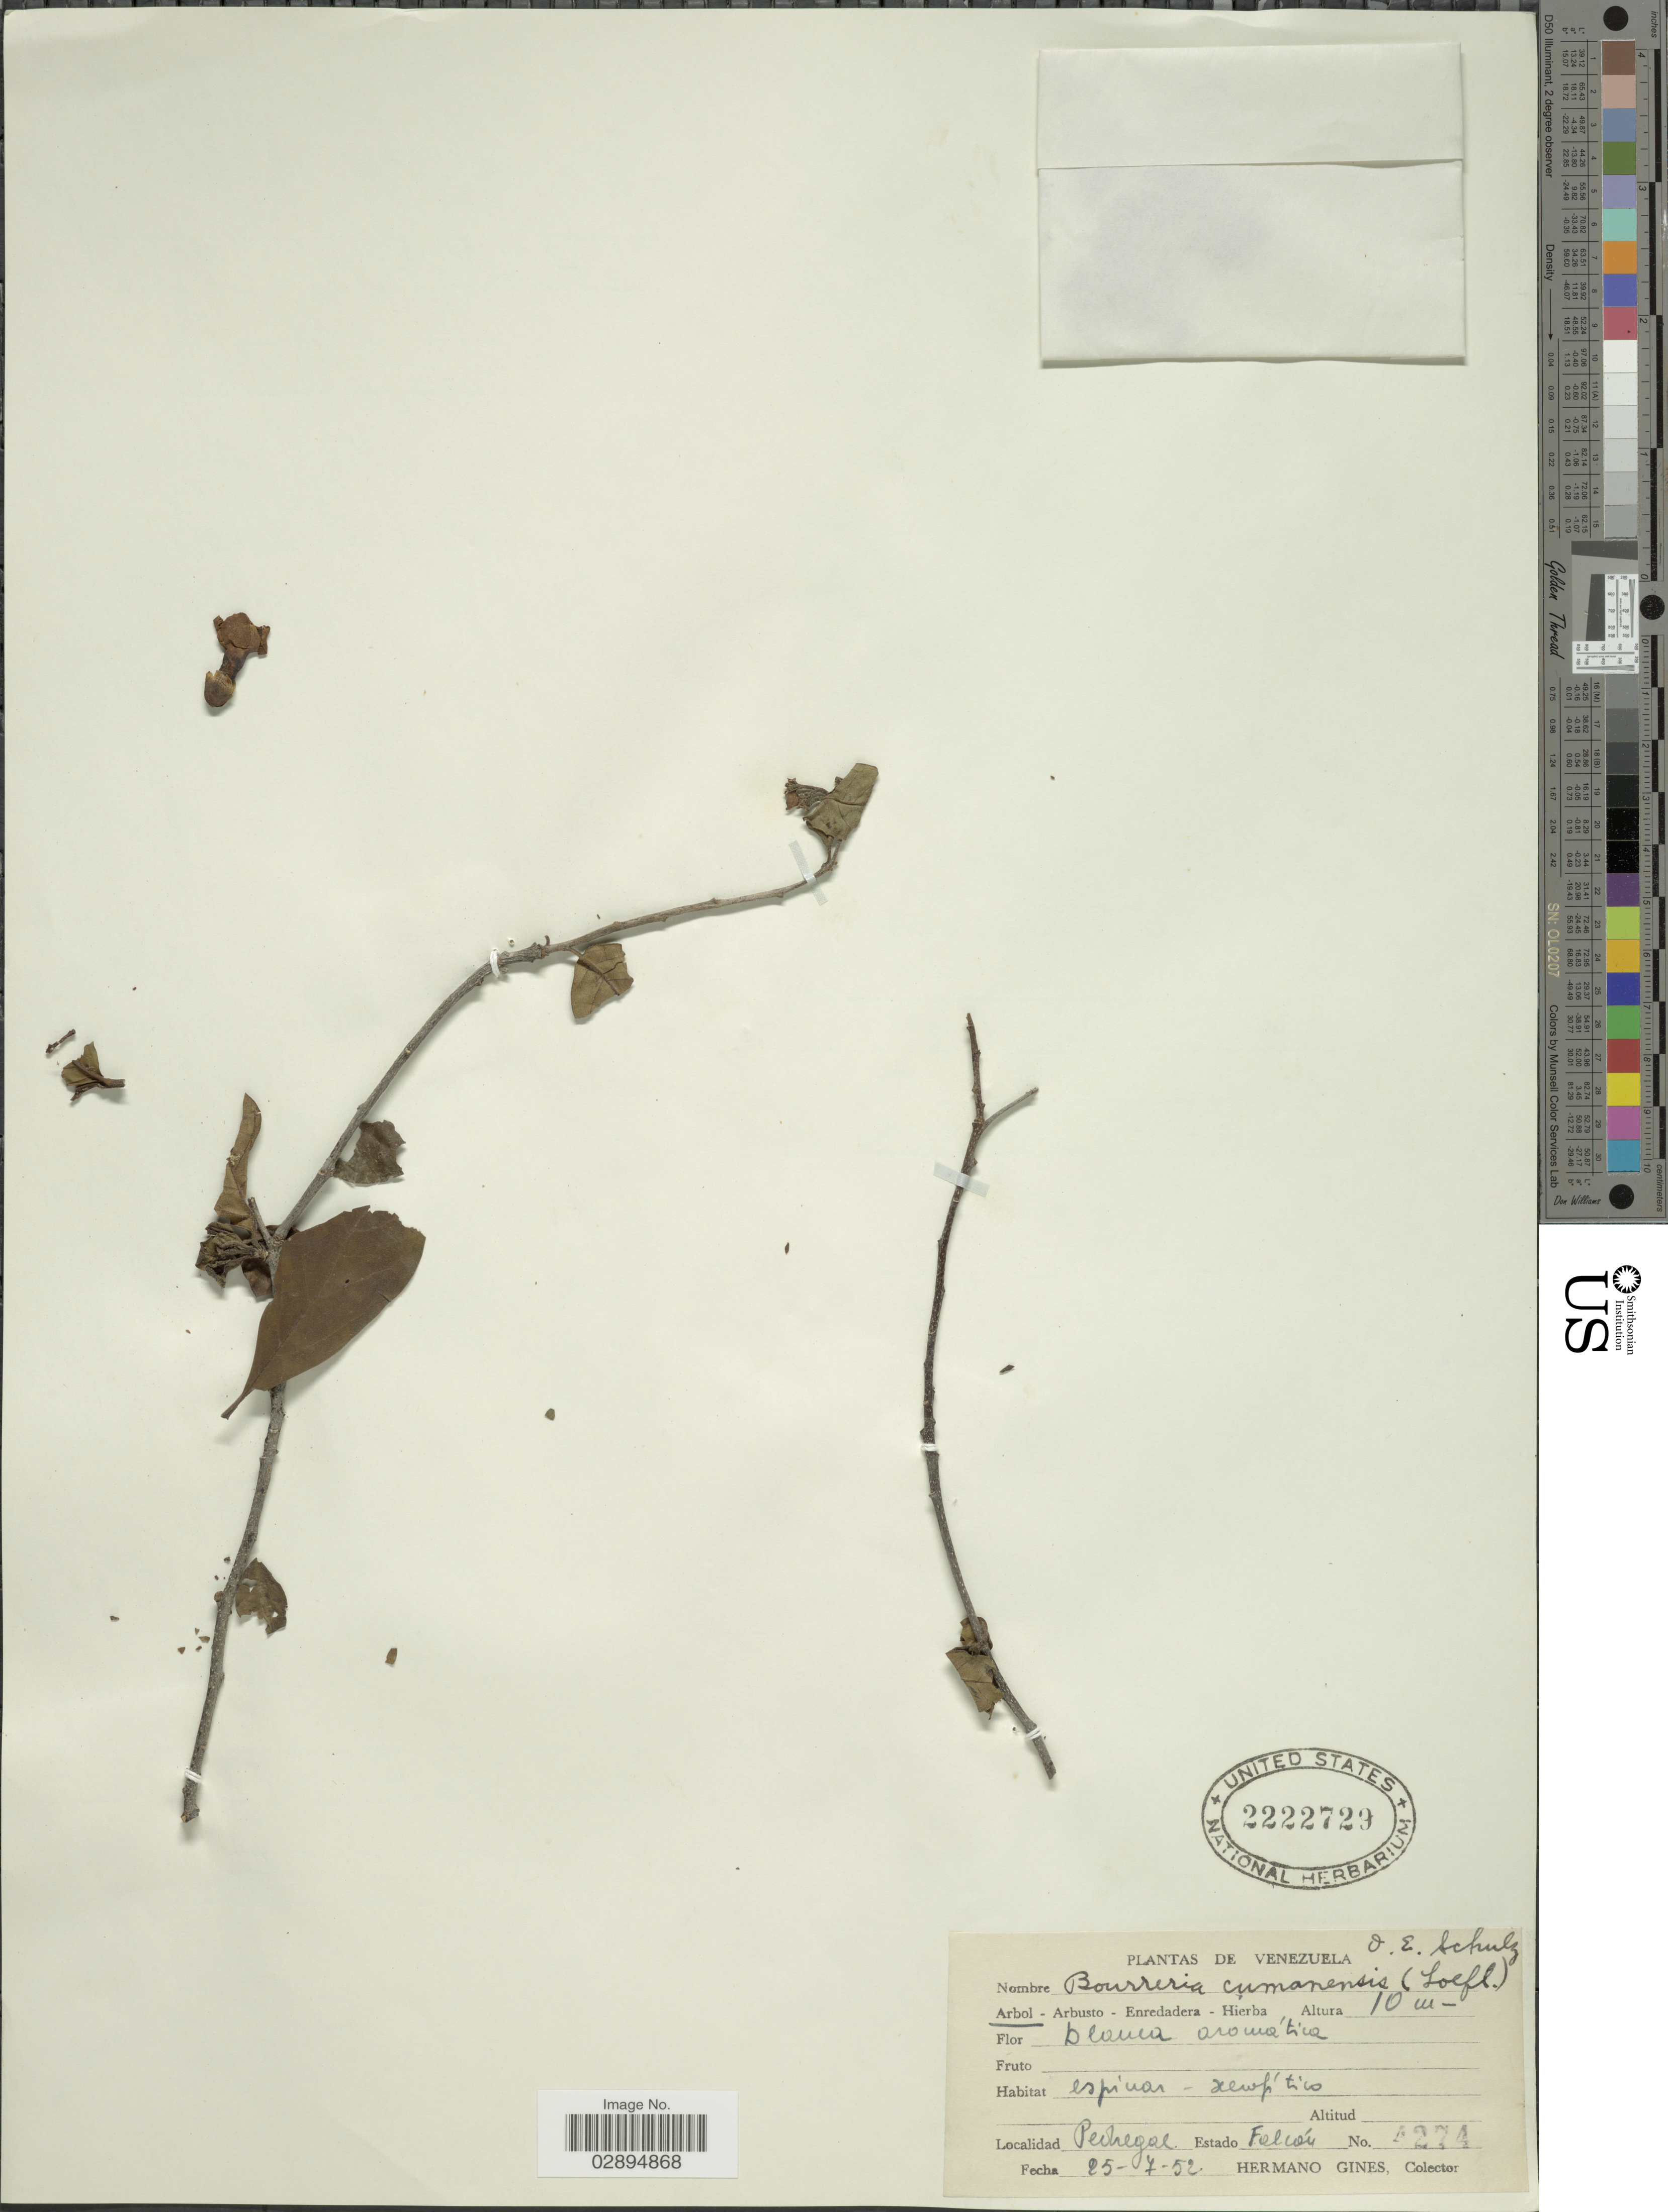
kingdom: Plantae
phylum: Tracheophyta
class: Magnoliopsida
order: Boraginales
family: Ehretiaceae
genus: Bourreria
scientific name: Bourreria exsucca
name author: (L.) Jacq.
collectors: Bro. Gines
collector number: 4274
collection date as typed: Transcribed d/m/y: 25/7/52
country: Venezuela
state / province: Falcón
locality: Pedregal.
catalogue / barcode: US 2222729